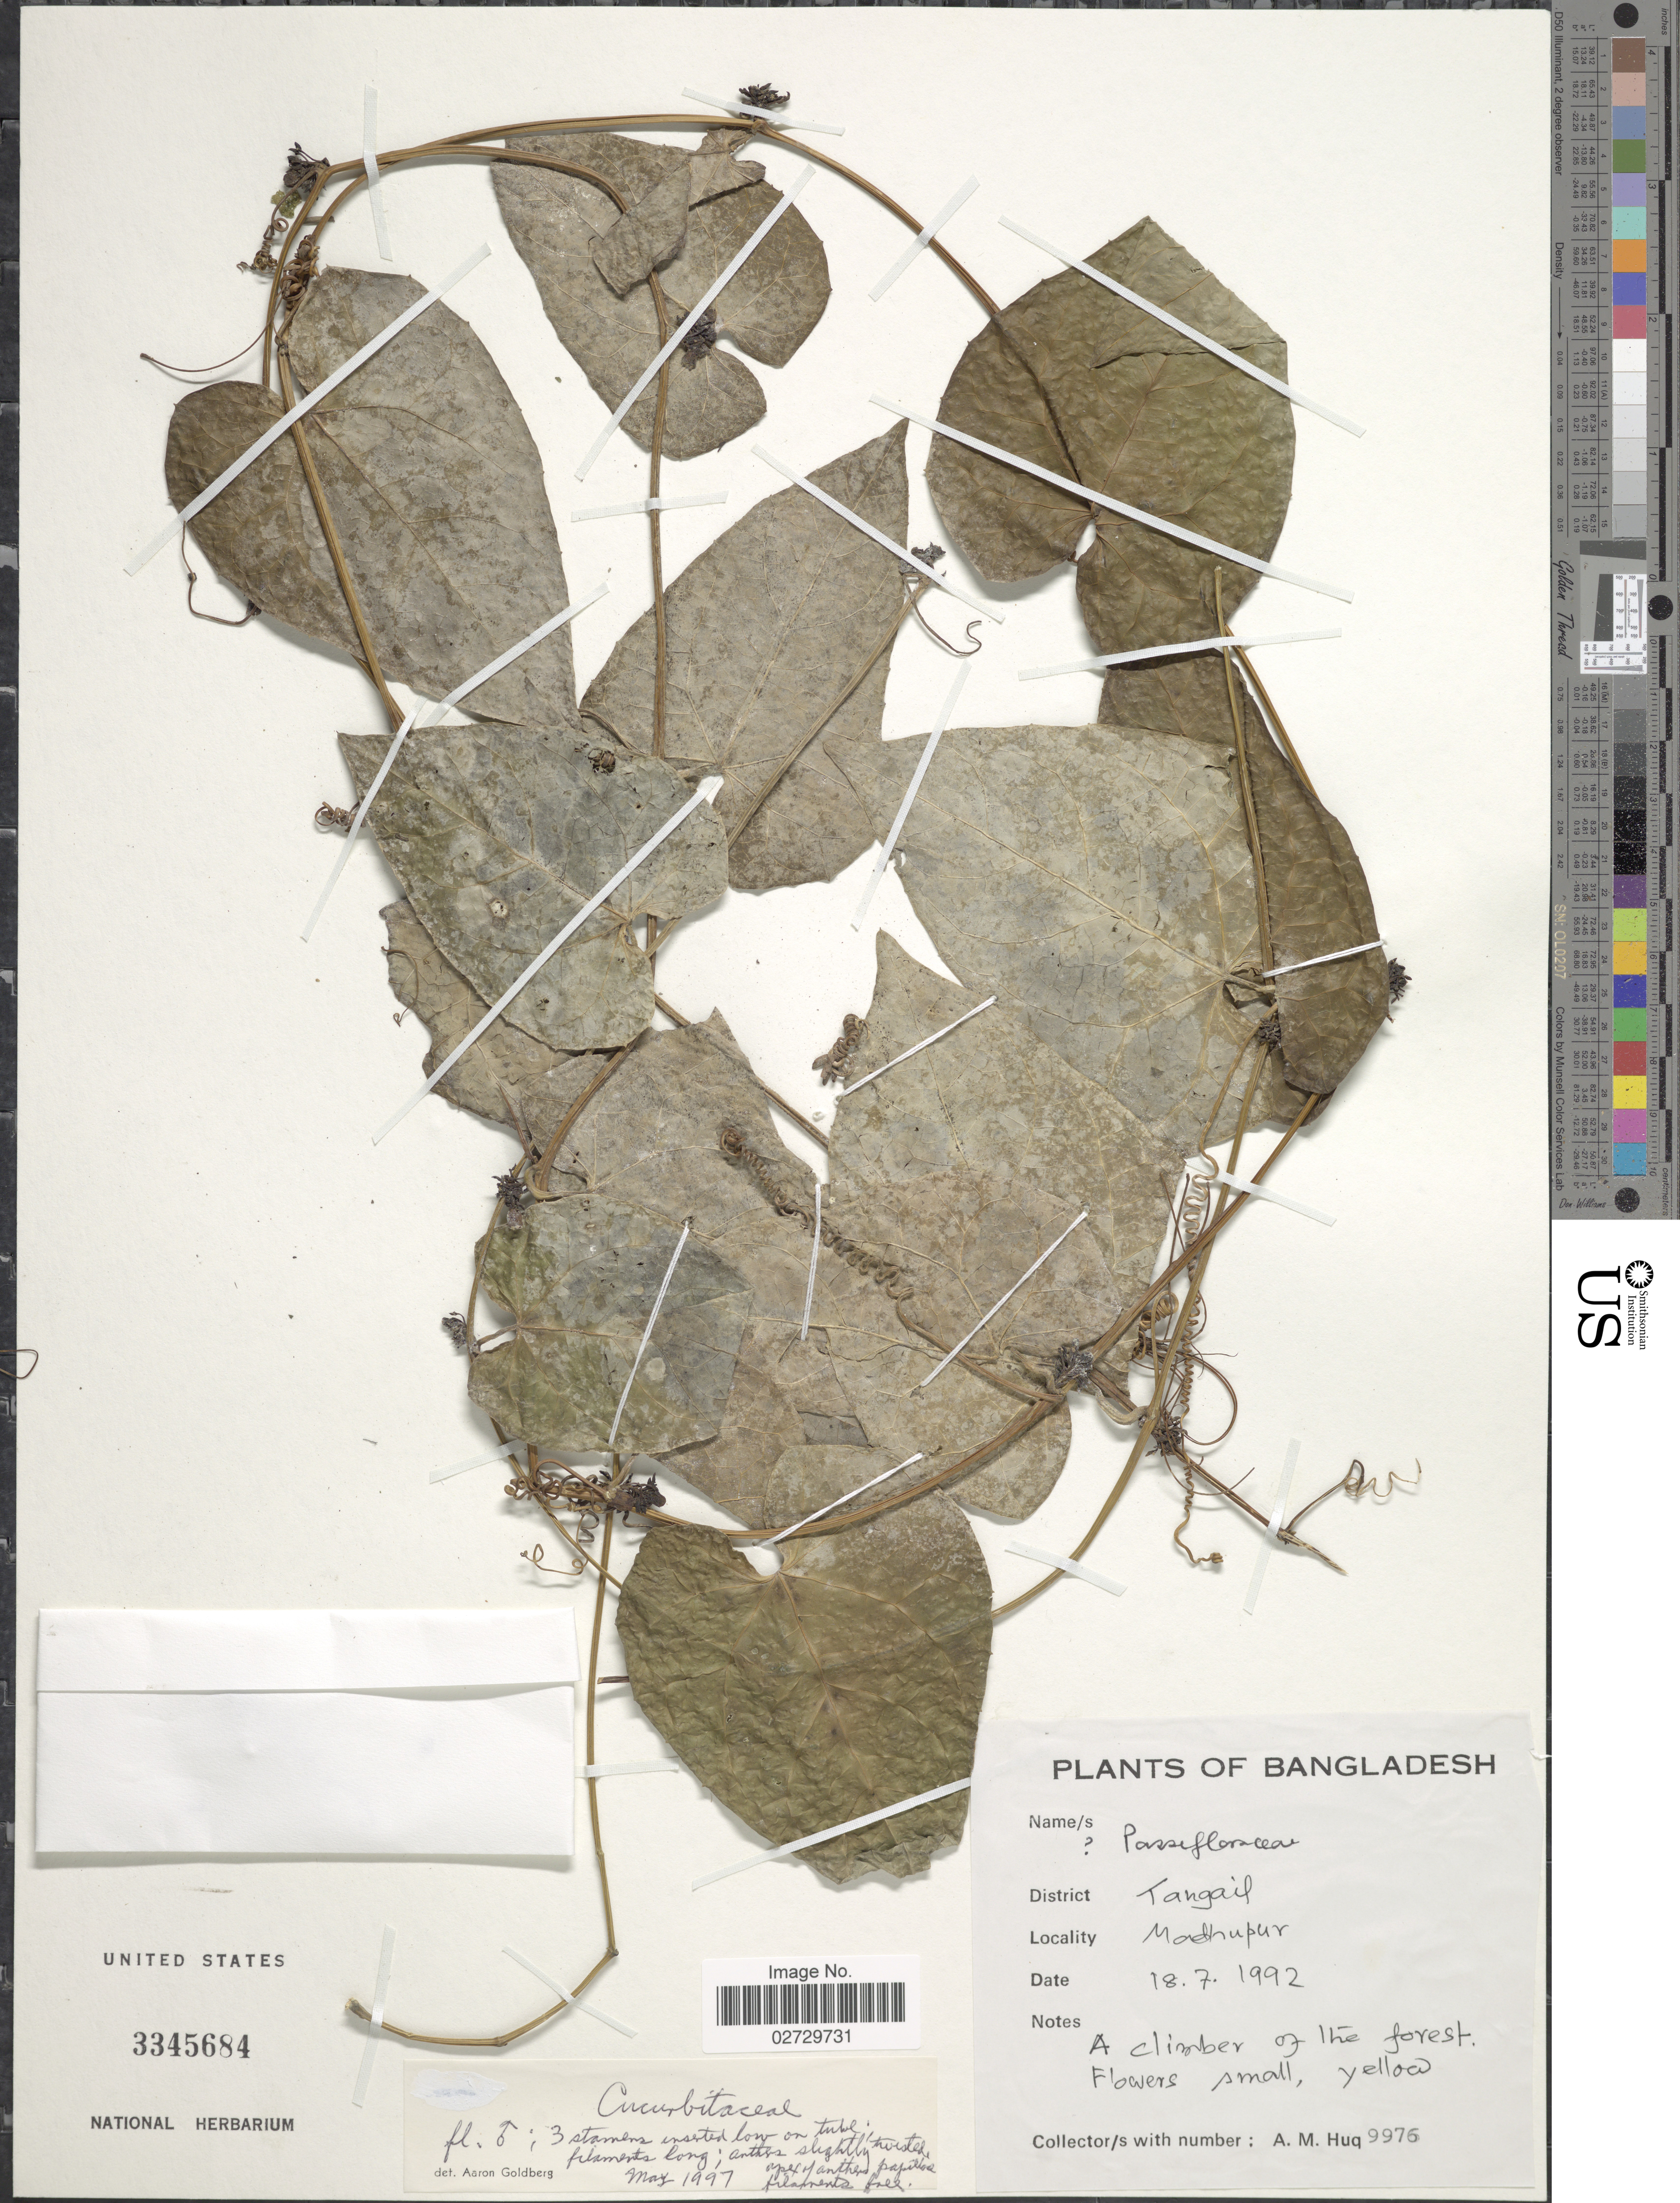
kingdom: Plantae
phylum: Tracheophyta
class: Magnoliopsida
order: Cucurbitales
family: Cucurbitaceae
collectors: A. M. Huq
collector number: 9976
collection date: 1992-07-18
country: Bangladesh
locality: District Tangail, Madhupur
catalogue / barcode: US 3345684